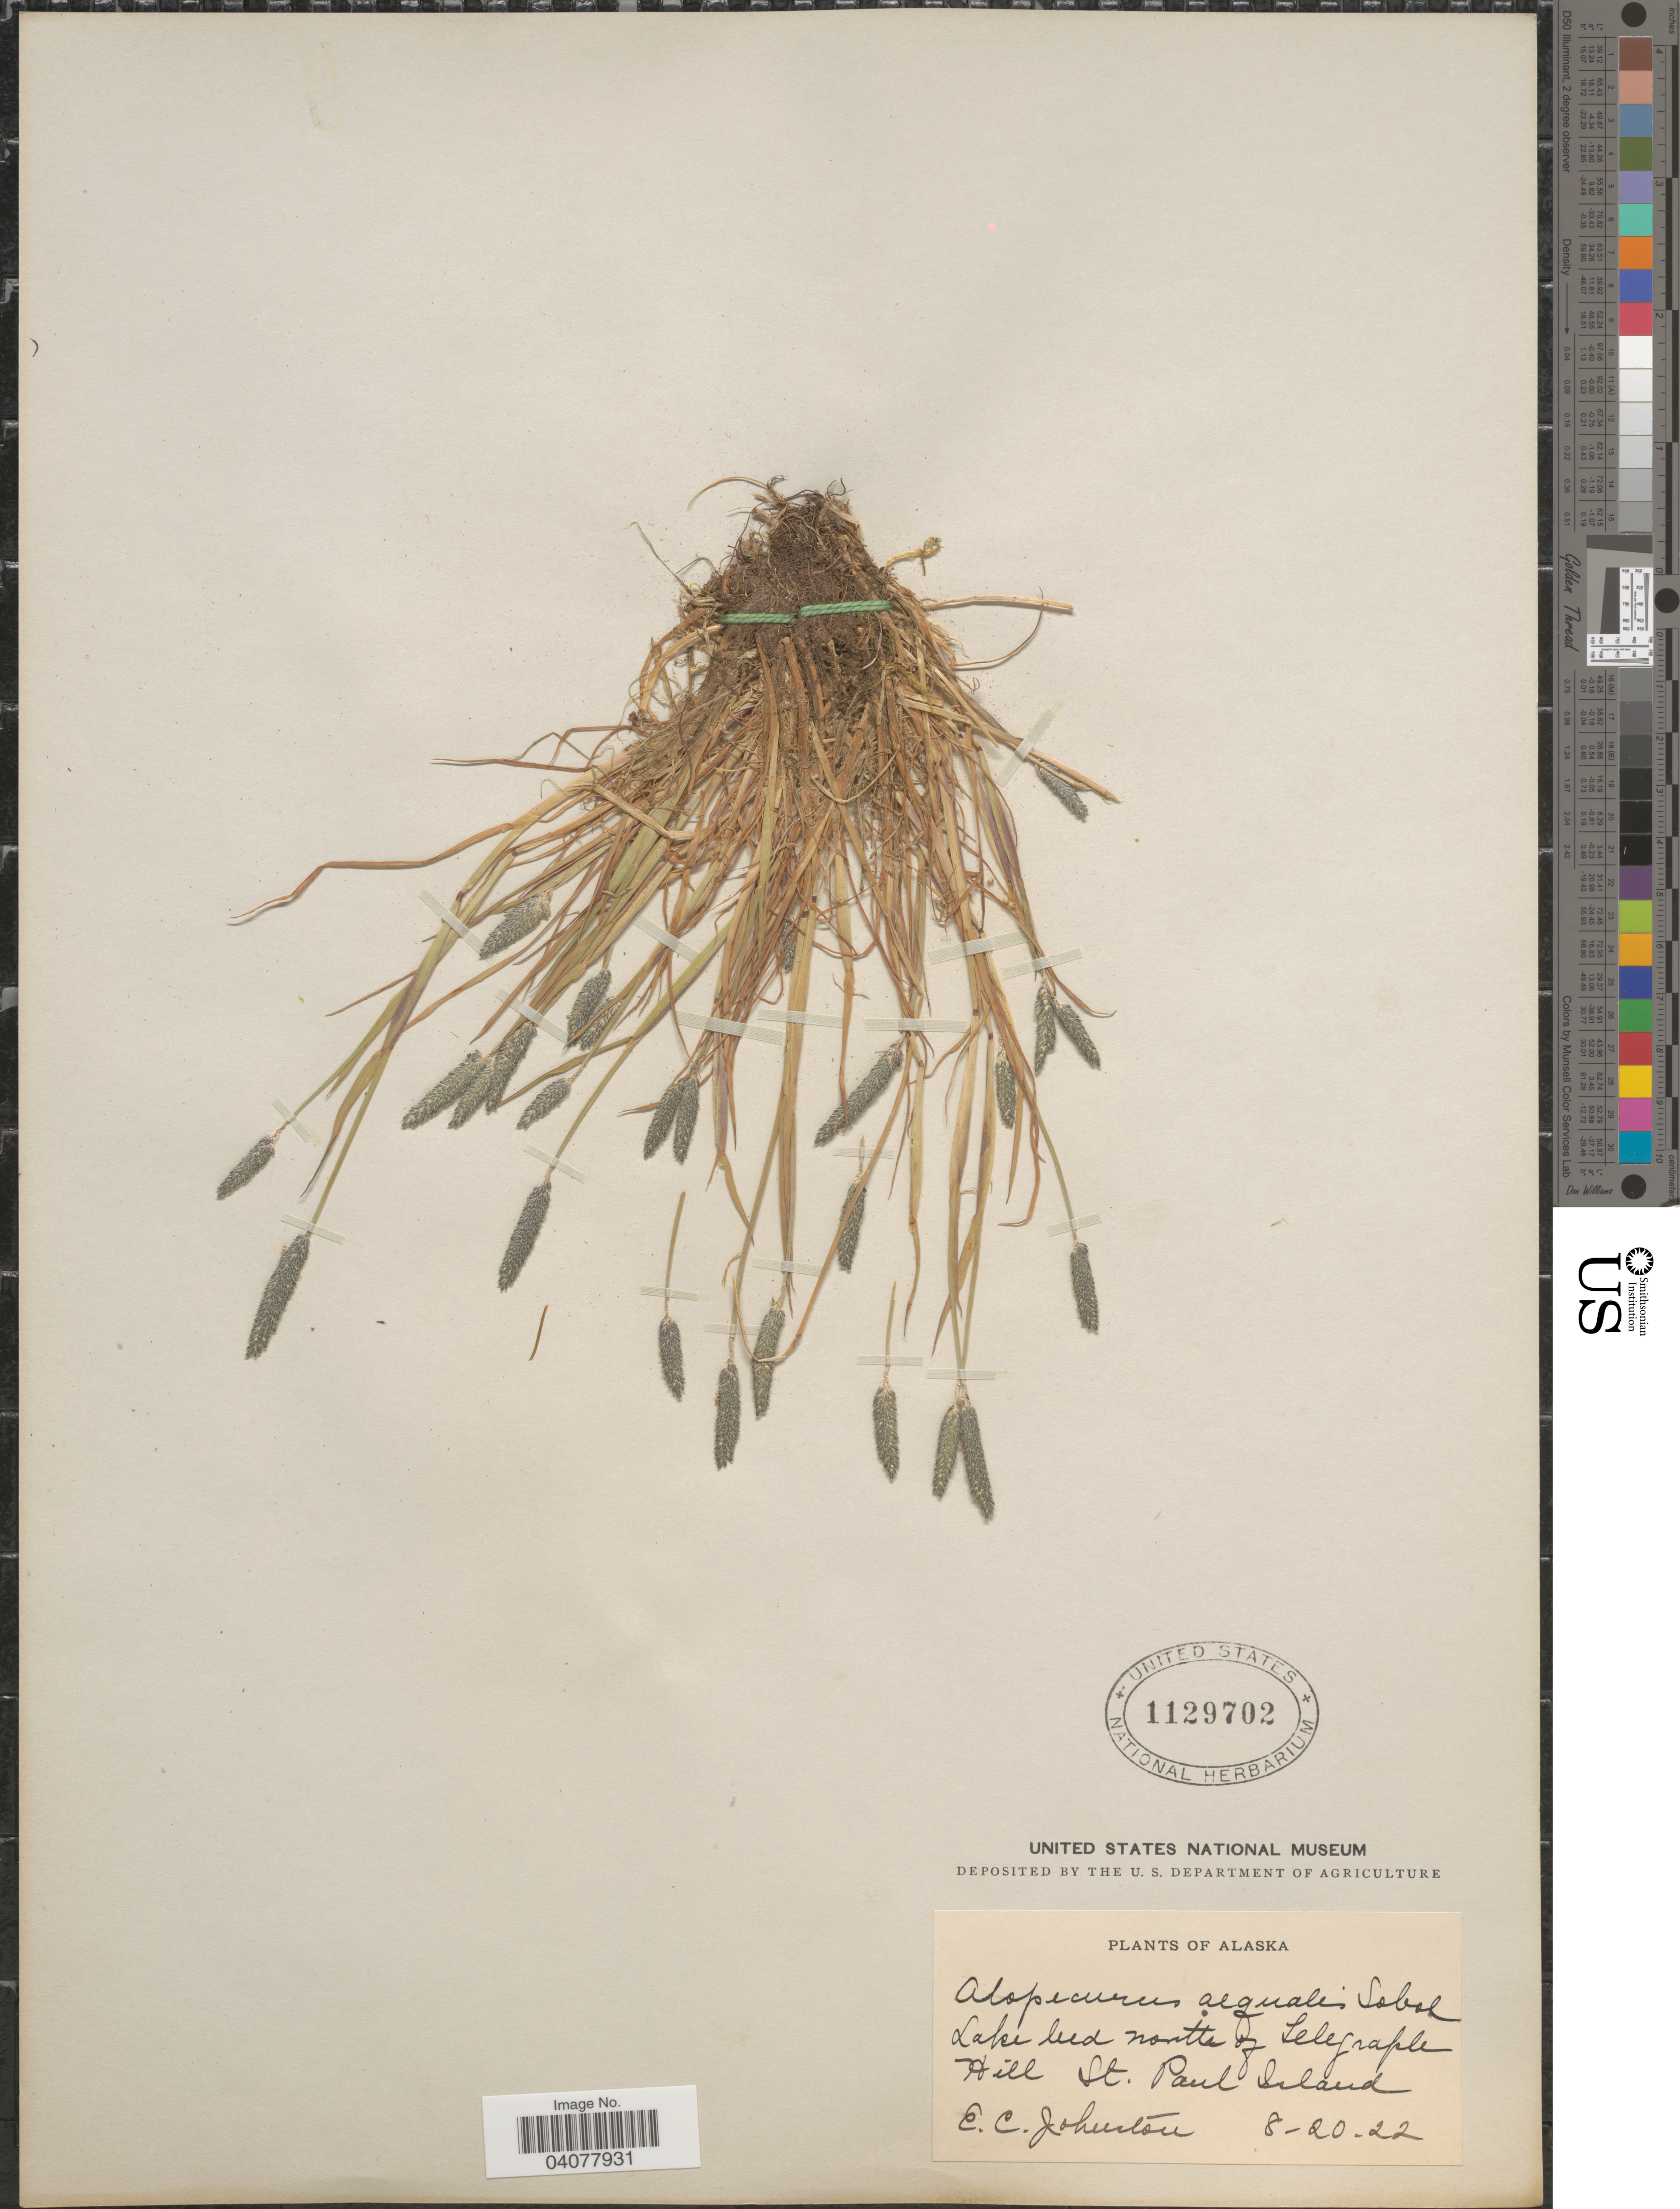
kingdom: Plantae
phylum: Tracheophyta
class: Liliopsida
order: Poales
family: Poaceae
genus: Alopecurus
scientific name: Alopecurus aequalis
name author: Sobol.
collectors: E. C. Johnston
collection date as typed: Transcribed d/m/y: 20/8/22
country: United States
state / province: Alaska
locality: Lake bed north of Telegraph Hill. St. Paul Island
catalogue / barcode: US 1129702